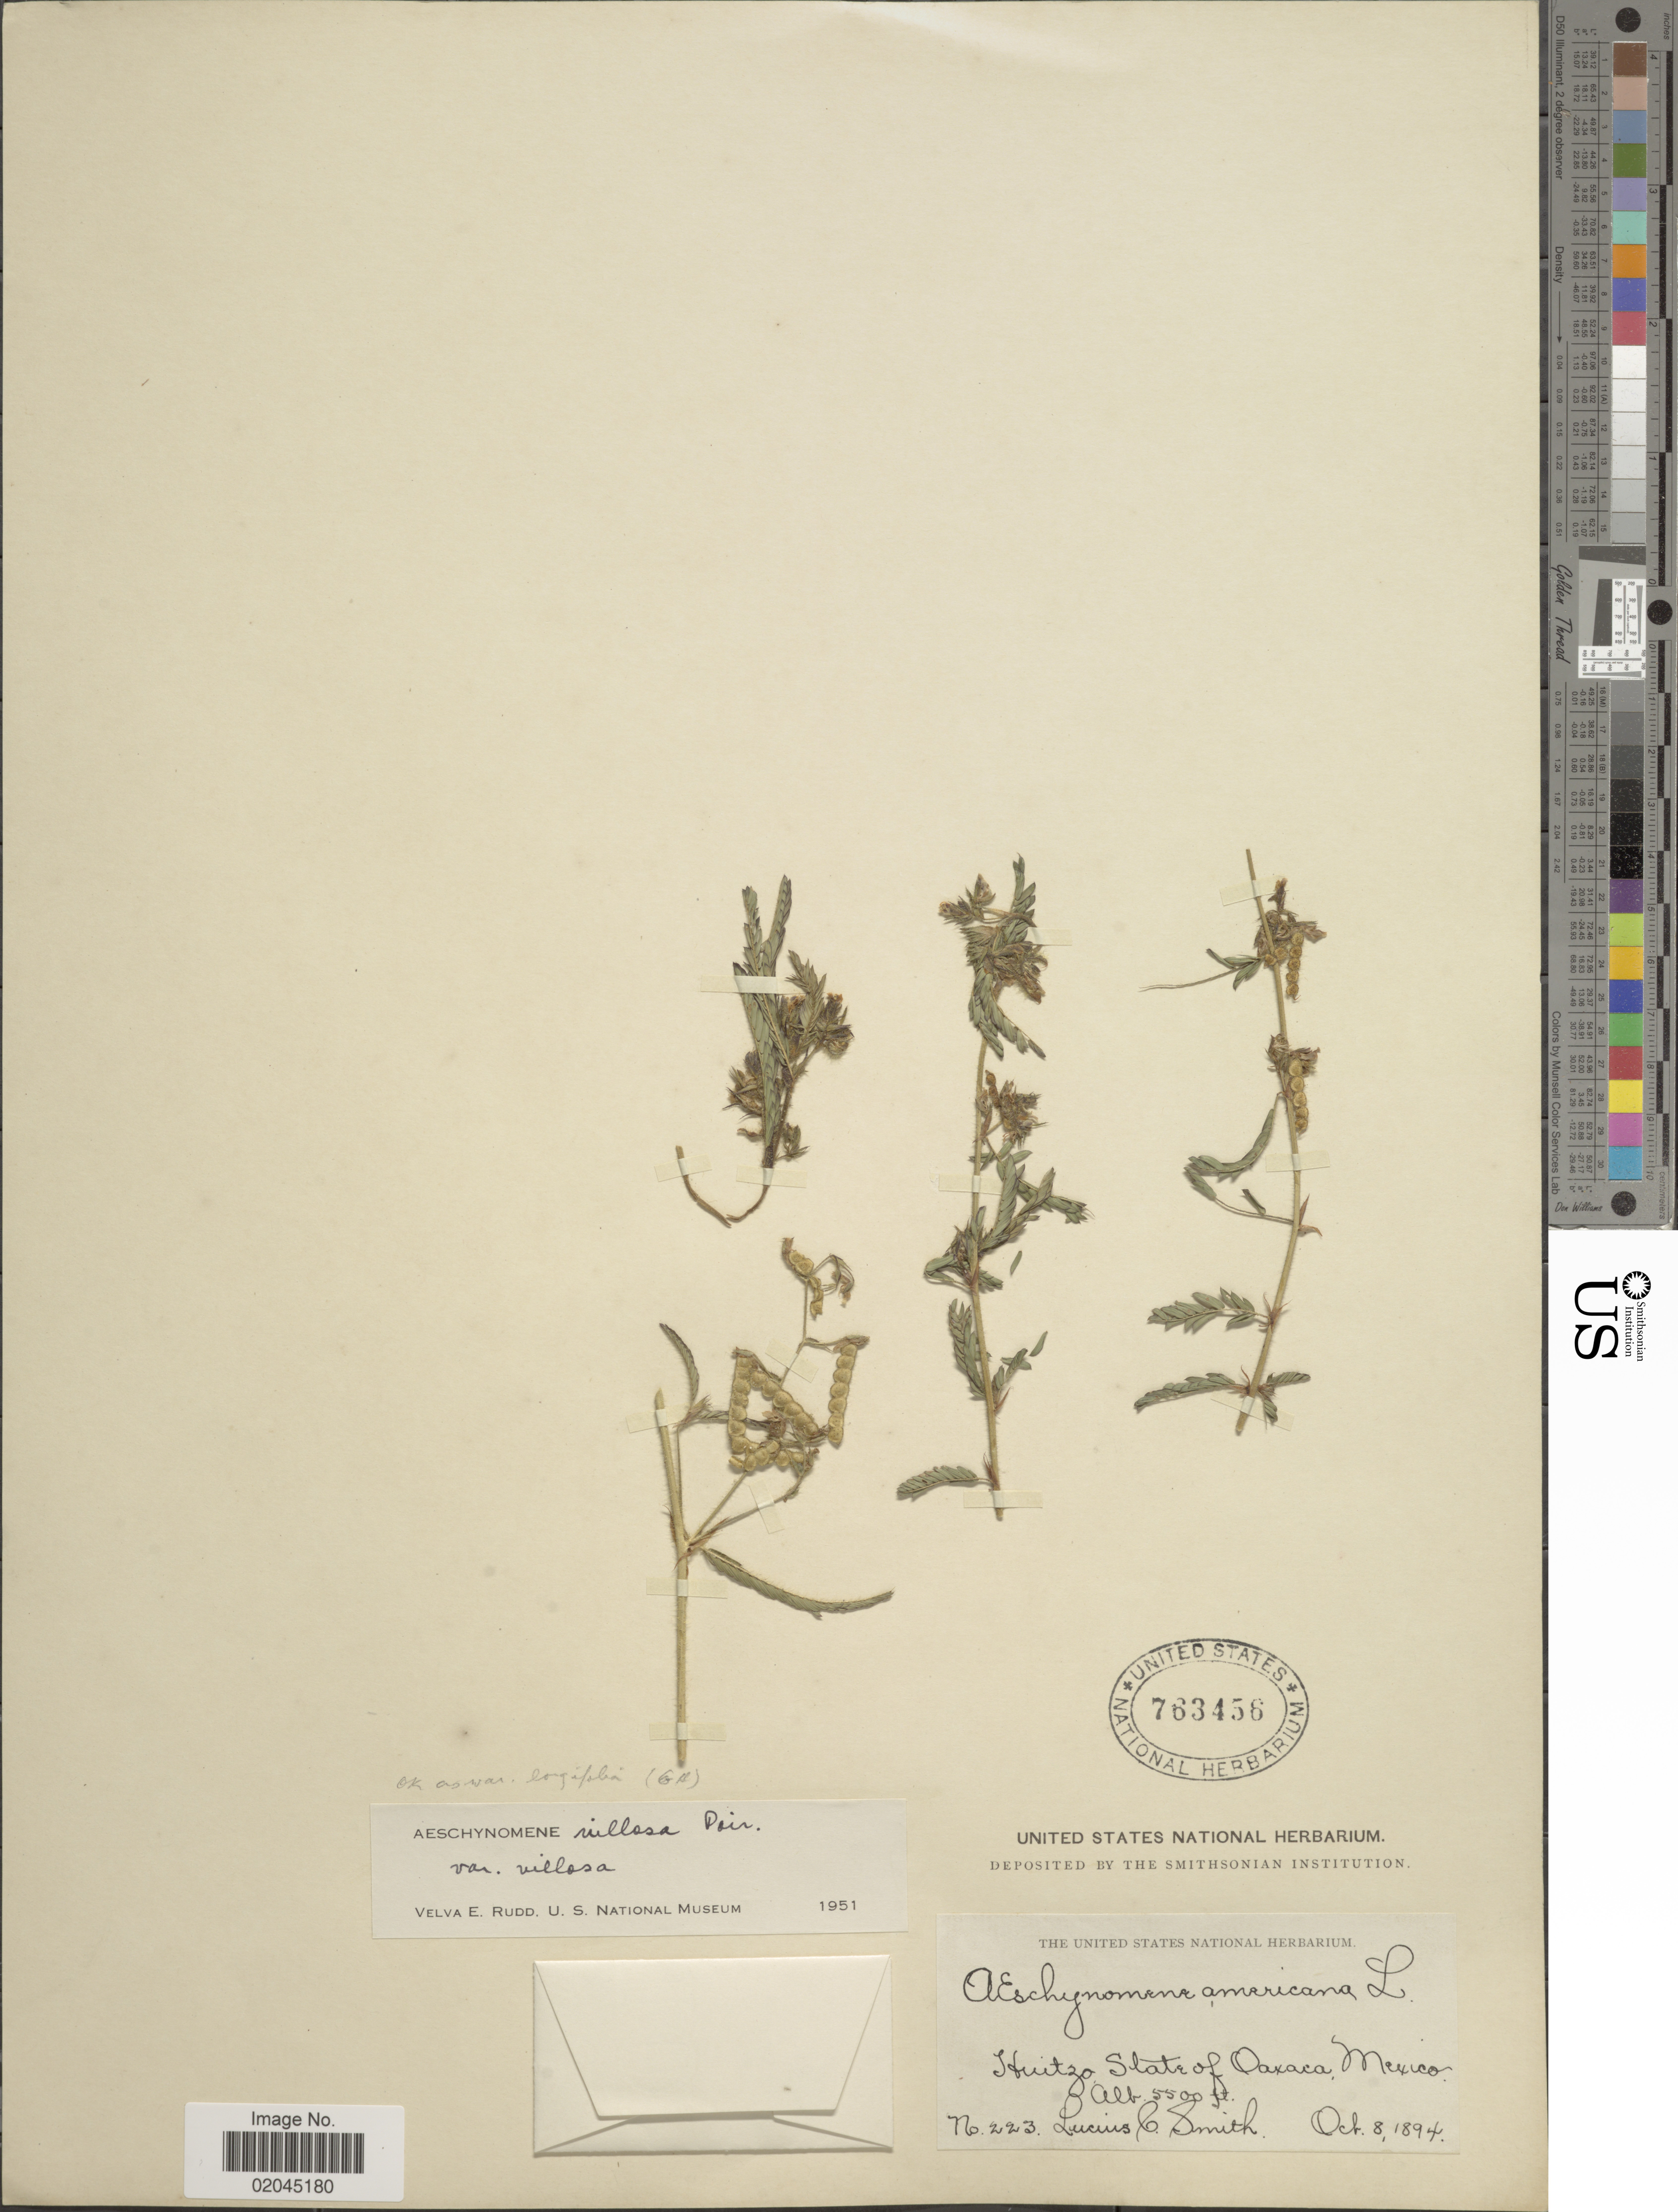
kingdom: Plantae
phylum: Tracheophyta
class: Magnoliopsida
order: Fabales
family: Fabaceae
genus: Aeschynomene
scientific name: Aeschynomene villosa var. longifolia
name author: (Micheli) Rudd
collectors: L. C. Smith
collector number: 223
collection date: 1894-10-08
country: Mexico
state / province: Oaxaca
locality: Huitzo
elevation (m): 1676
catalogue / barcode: US 763456